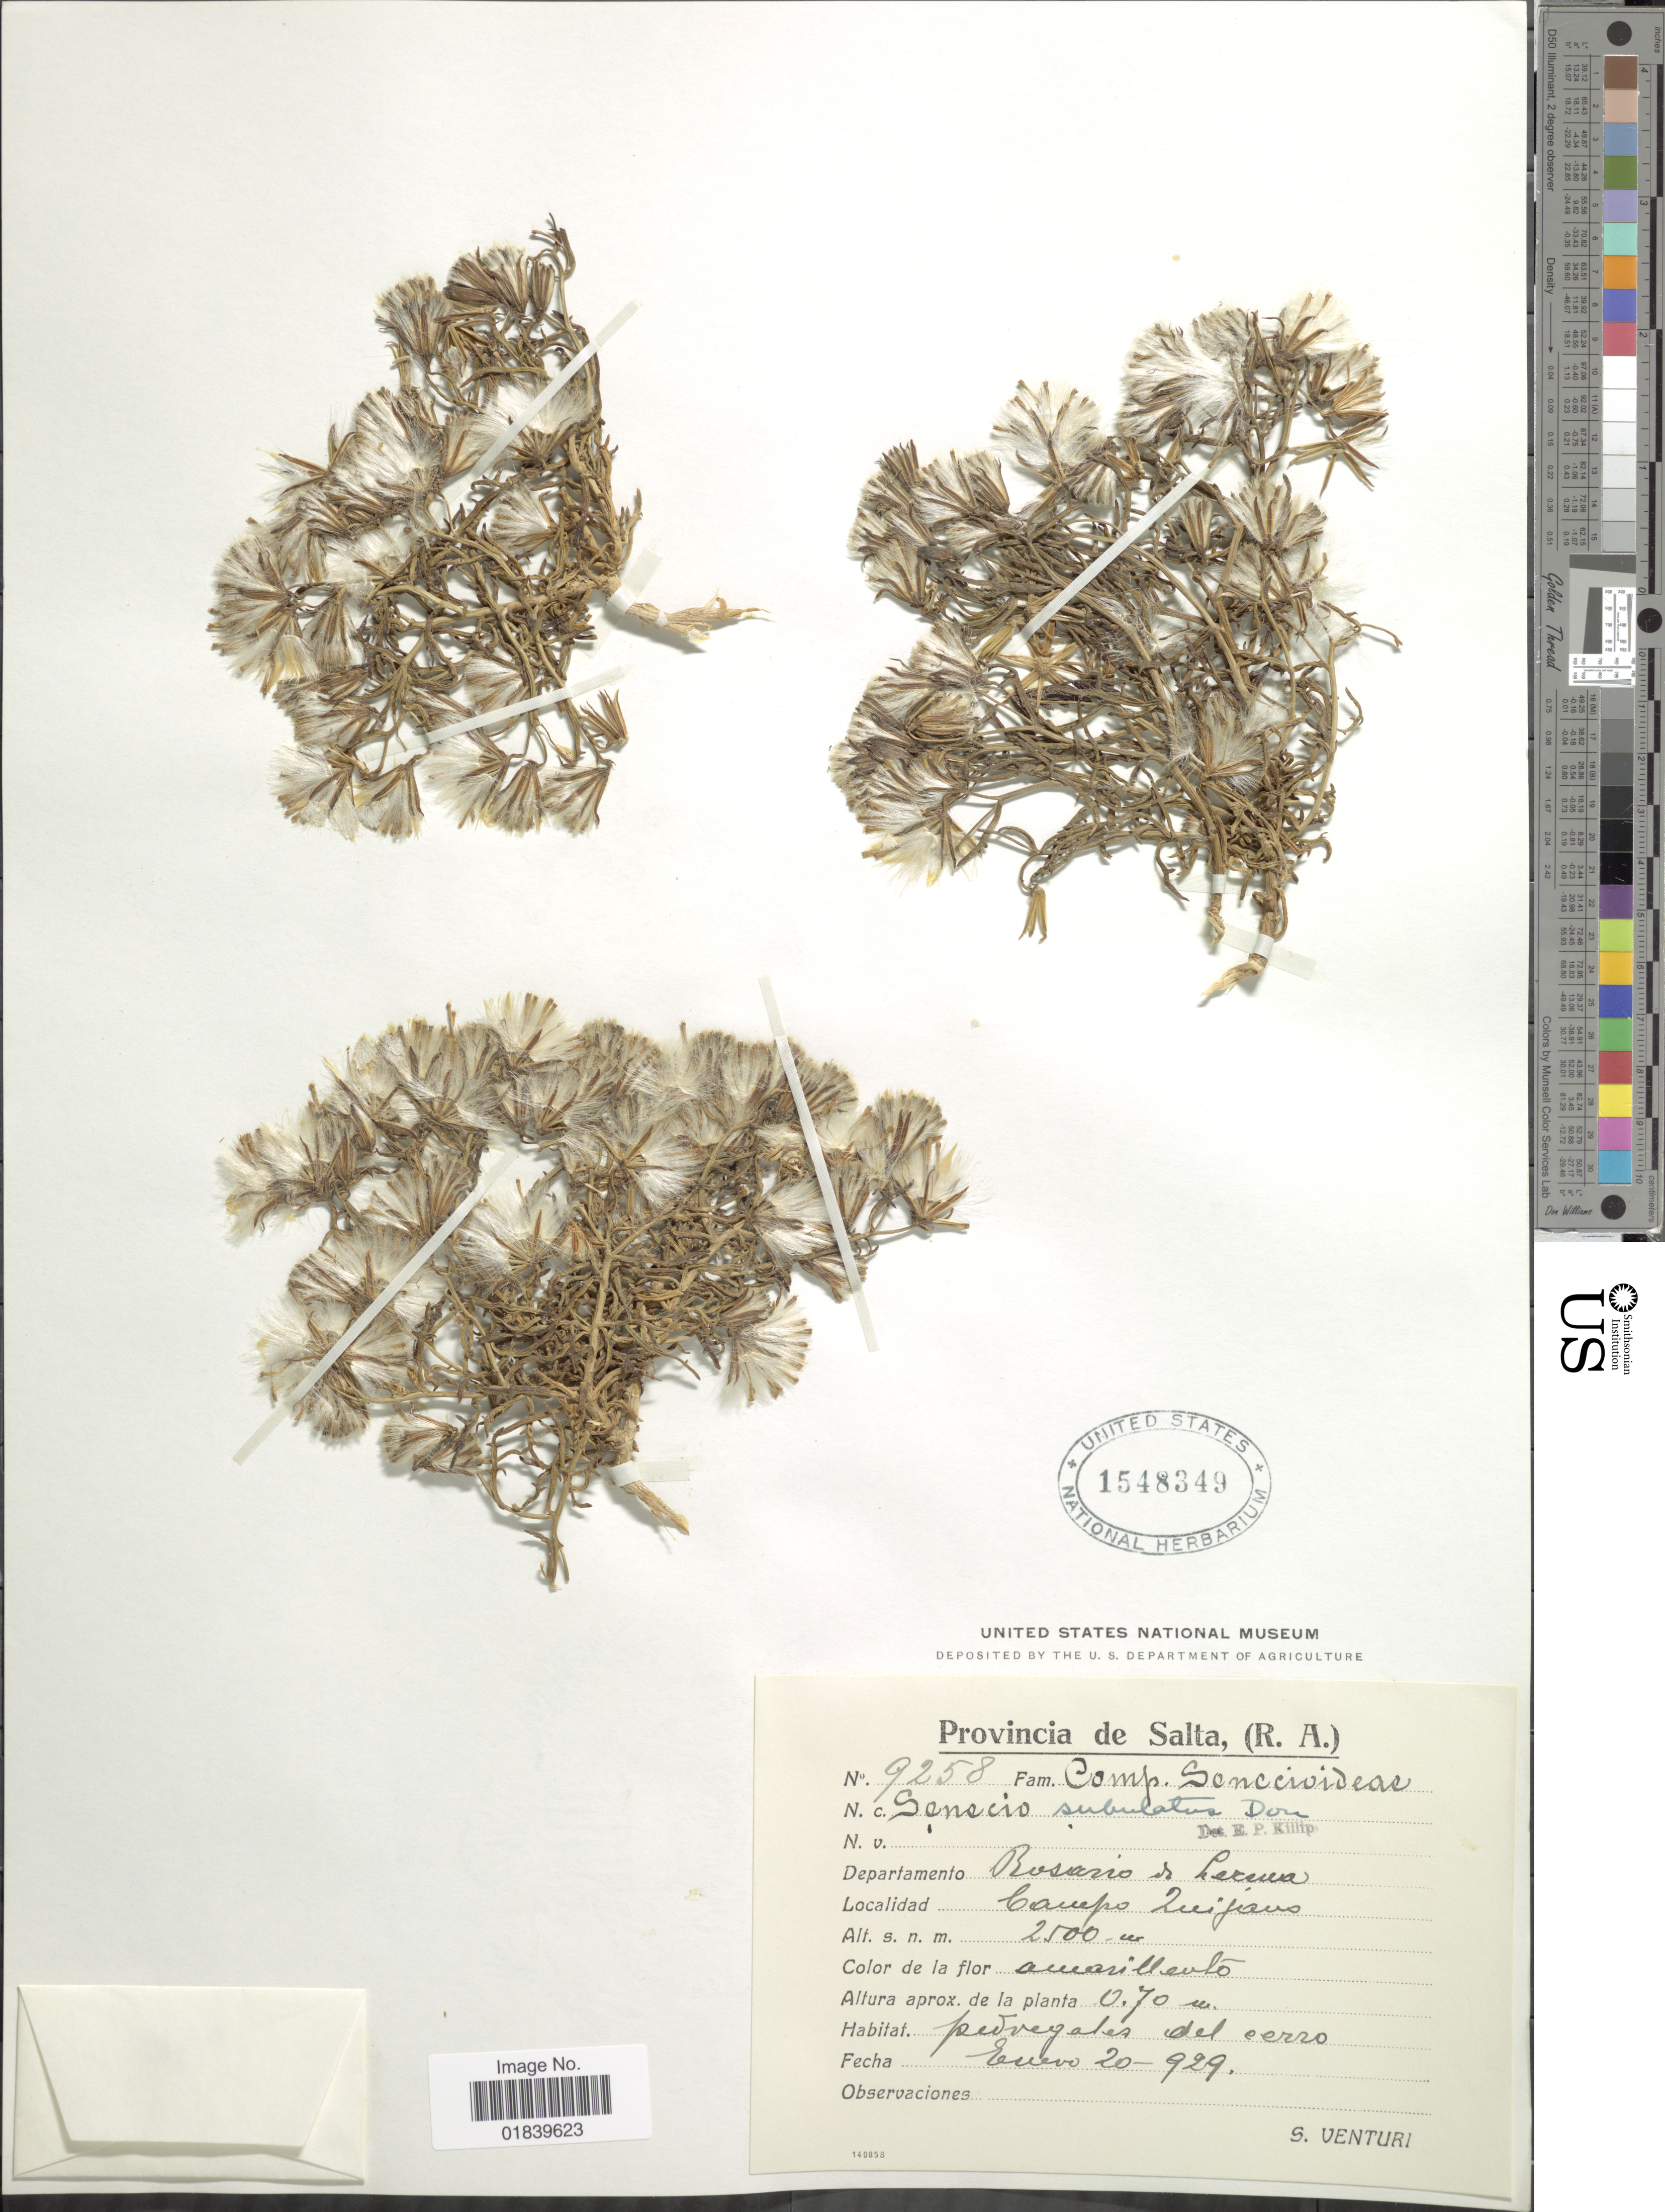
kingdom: Plantae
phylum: Tracheophyta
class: Magnoliopsida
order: Asterales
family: Asteraceae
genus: Senecio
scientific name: Senecio subulatus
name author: D. Don ex Hook. & Arn.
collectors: S. Venturi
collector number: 9258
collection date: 1929-01-20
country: Argentina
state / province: Salta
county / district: Rosario de Lerma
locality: Campo Quijano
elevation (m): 2500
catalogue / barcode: US 1548349